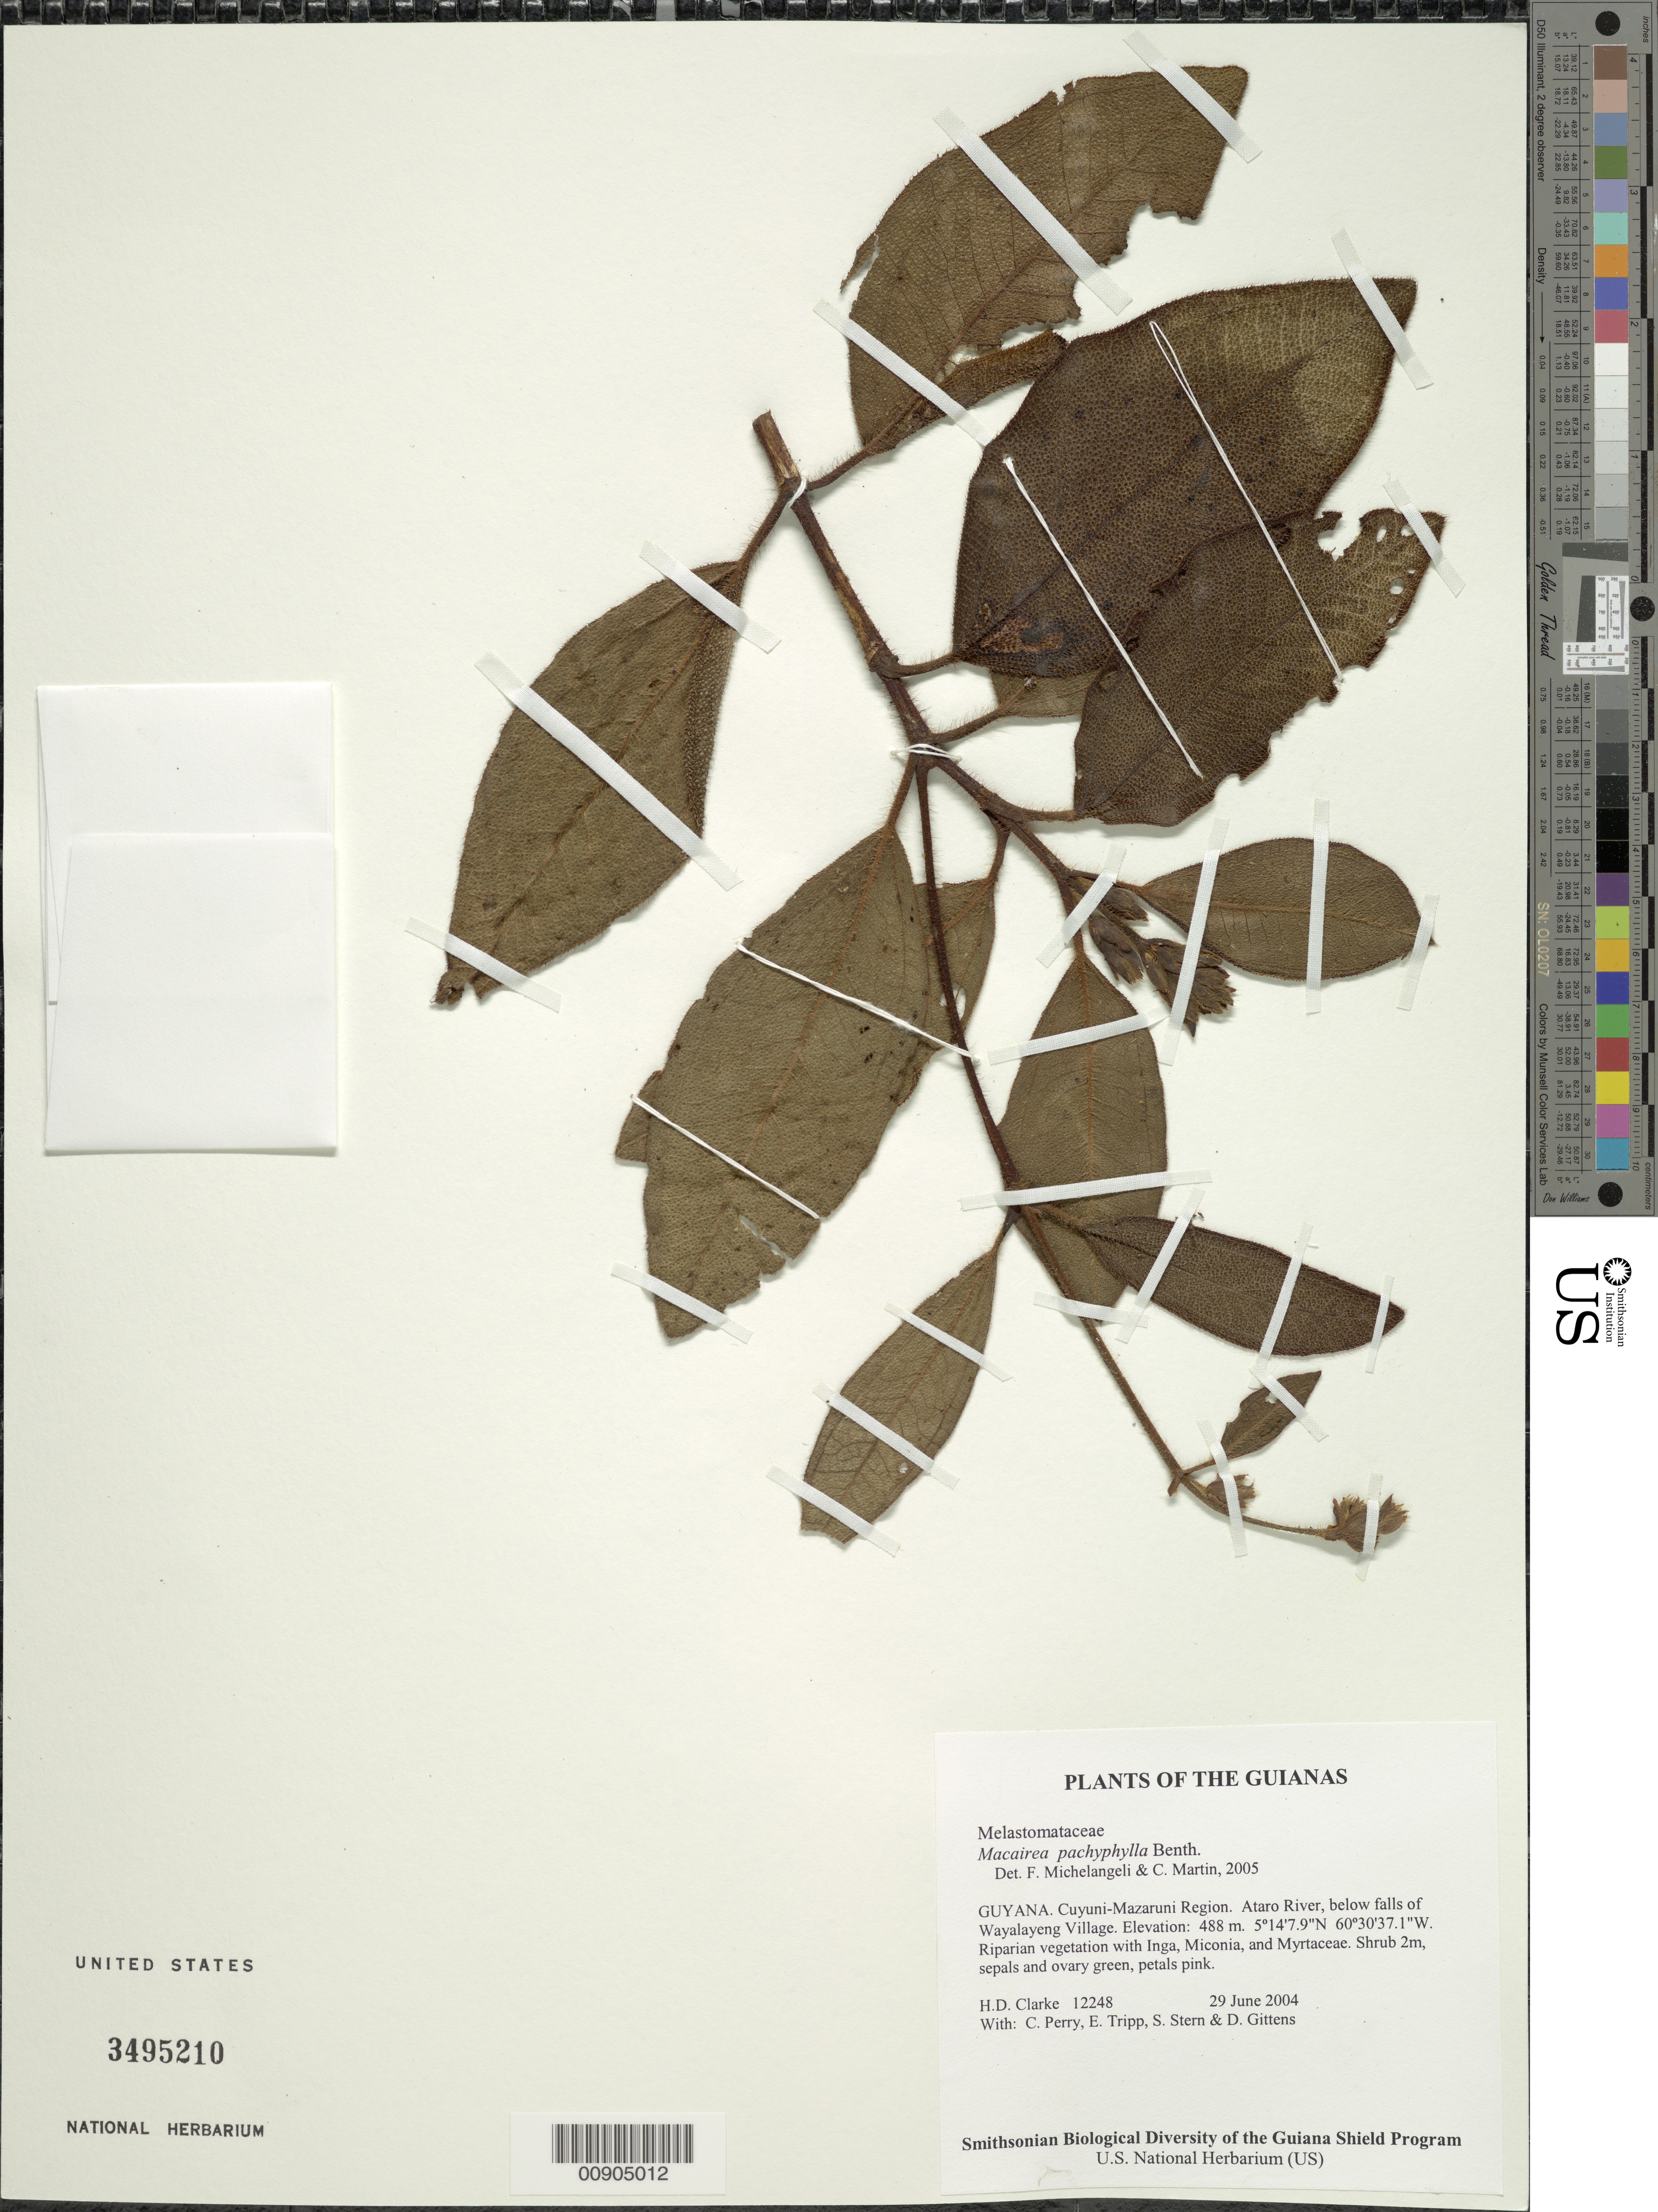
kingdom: Plantae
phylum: Tracheophyta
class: Magnoliopsida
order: Myrtales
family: Melastomataceae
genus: Macairea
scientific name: Macairea pachyphylla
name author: Benth.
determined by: Michelangeli, F. A.; Martin, C.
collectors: H. D. Clarke, C. Perry, E. Tripp, S. R. Stern & D. Gittens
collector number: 12248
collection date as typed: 29 June 2004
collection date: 2004-06-29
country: Guyana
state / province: Cuyuni-Mazaruni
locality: Ataro River, below falls of Wayalayeng Village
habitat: Riparian vegetation with Inga, Miconia, and Myrtaceae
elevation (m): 488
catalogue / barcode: US 3495210